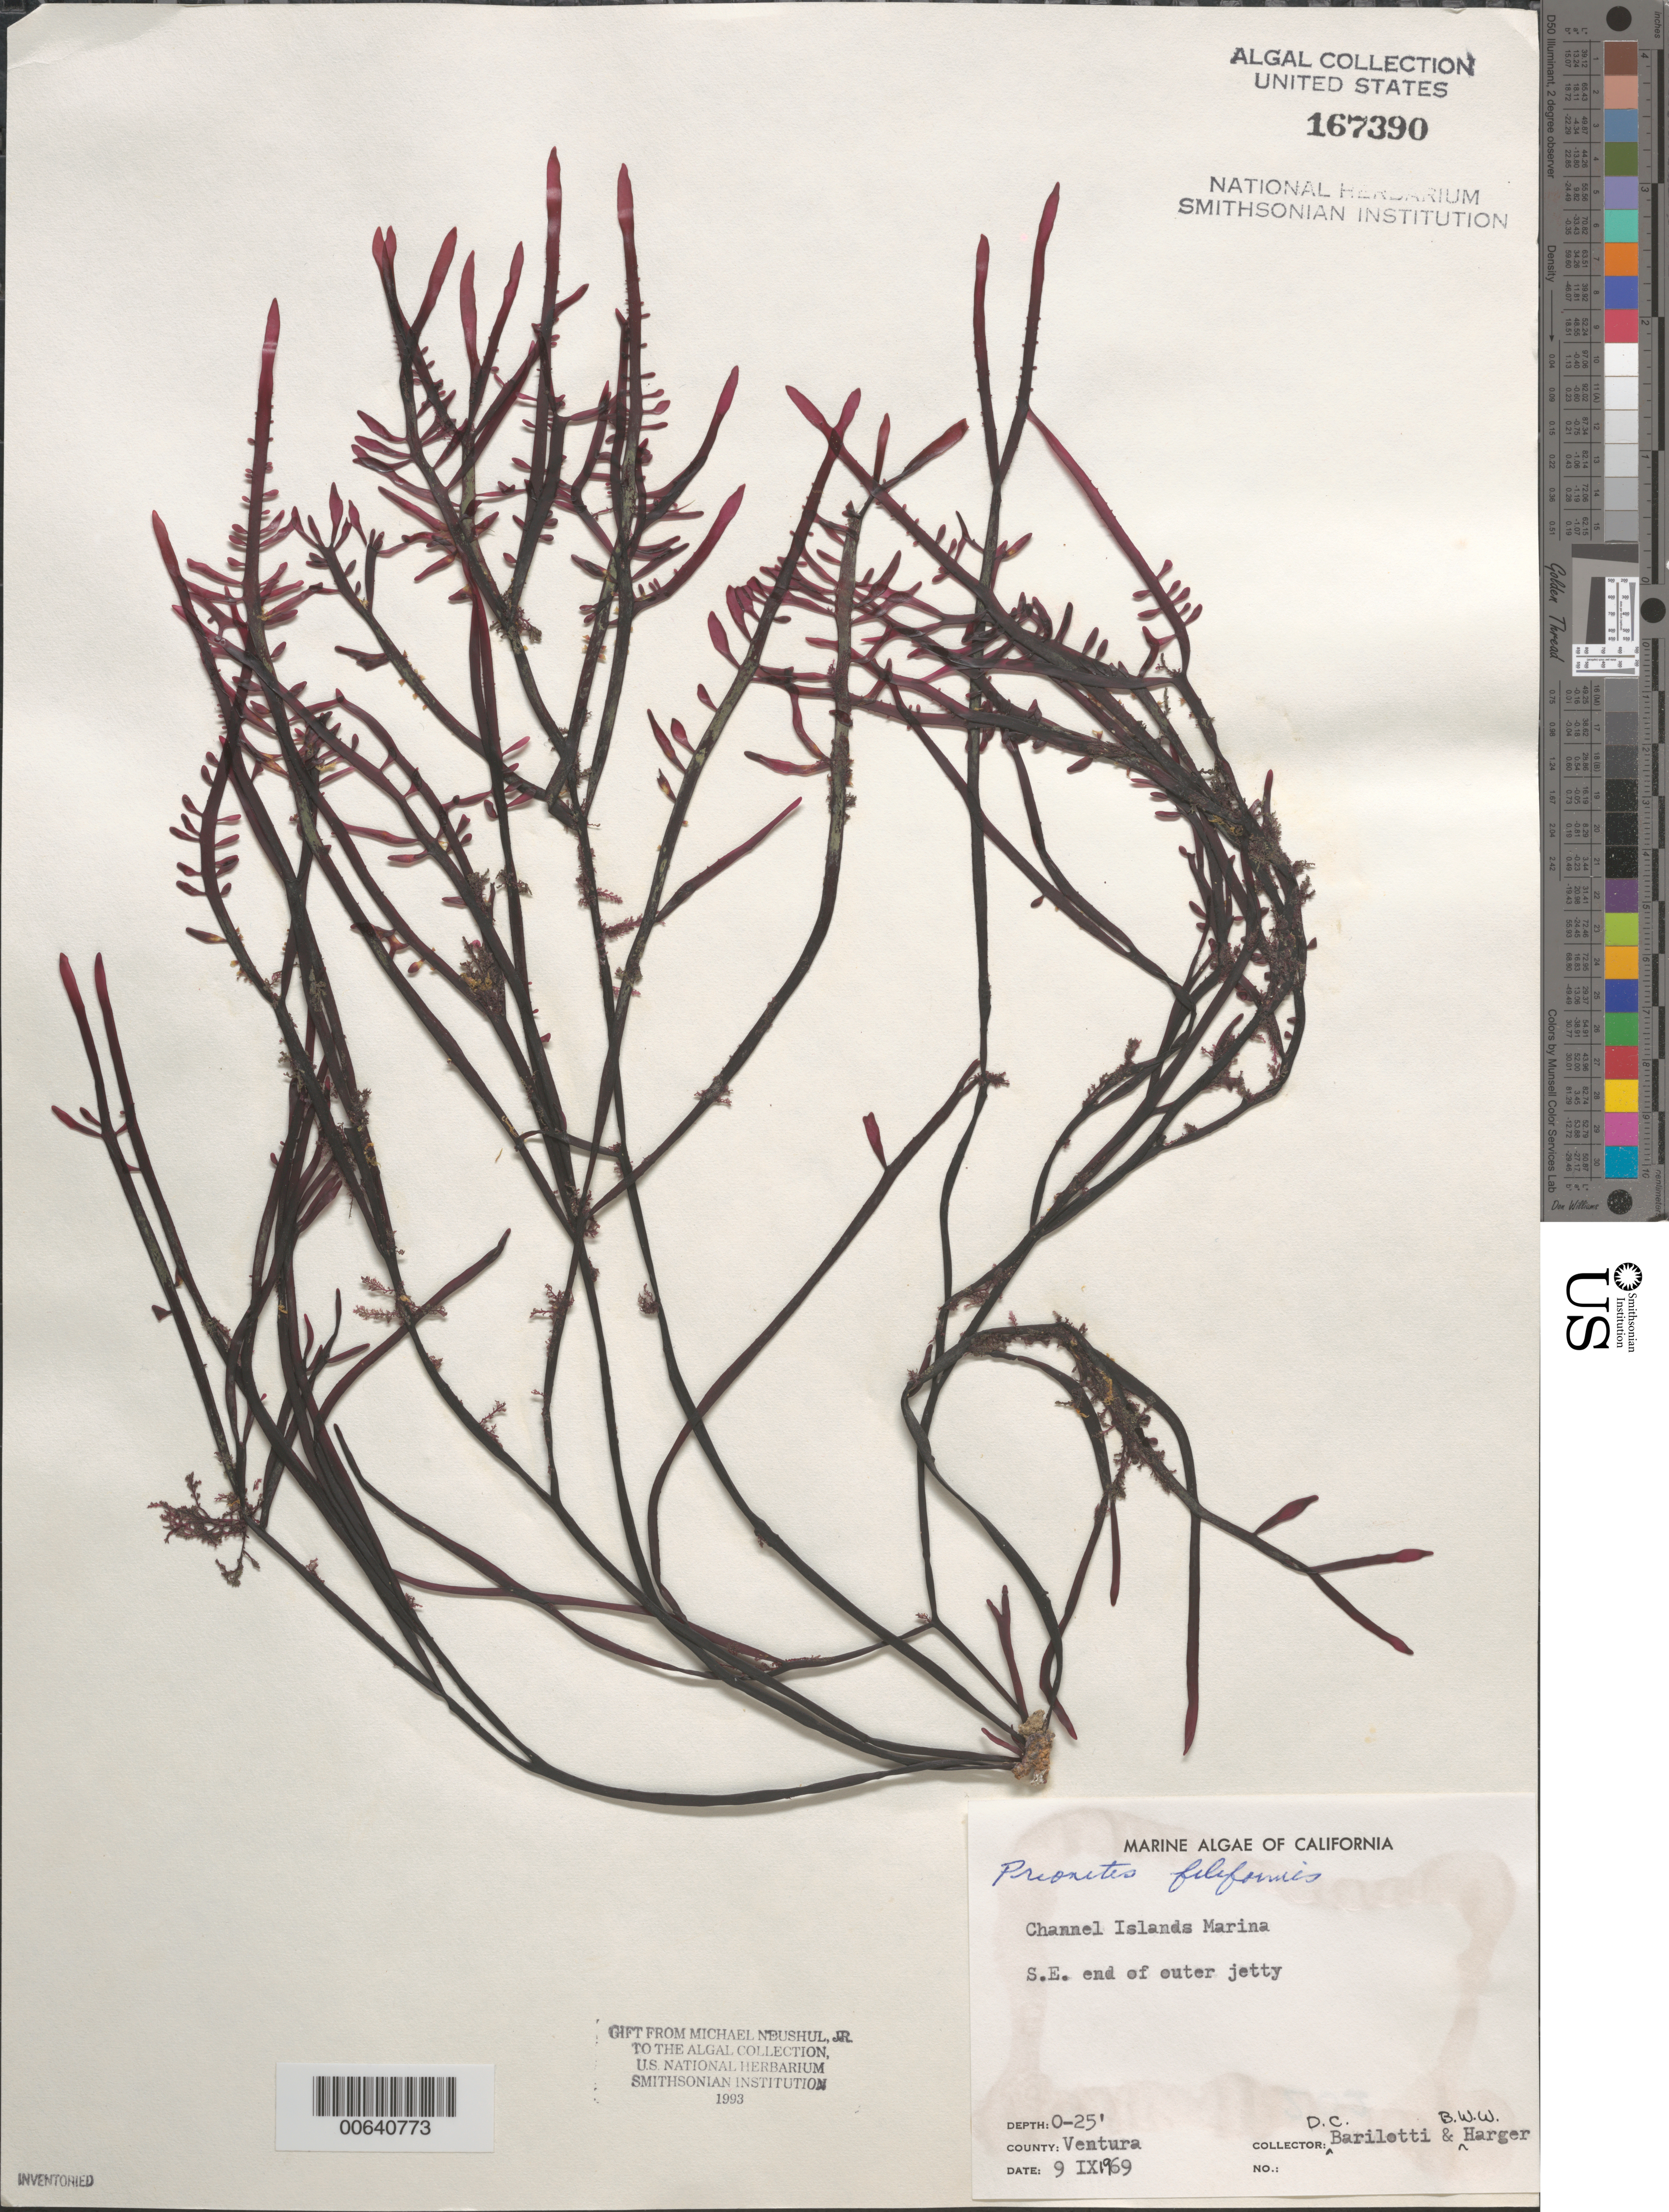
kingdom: Plantae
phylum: Rhodophyta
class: Florideophyceae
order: Halymeniales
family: Halymeniaceae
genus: Prionitis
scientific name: Prionitis filiformis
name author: Kylin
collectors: D. C. Barilotti & B. W. Harger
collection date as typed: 09 Sep 1969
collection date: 1969-09-09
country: United States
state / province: California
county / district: Ventura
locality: Channel Islands Marina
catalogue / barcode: US 167390